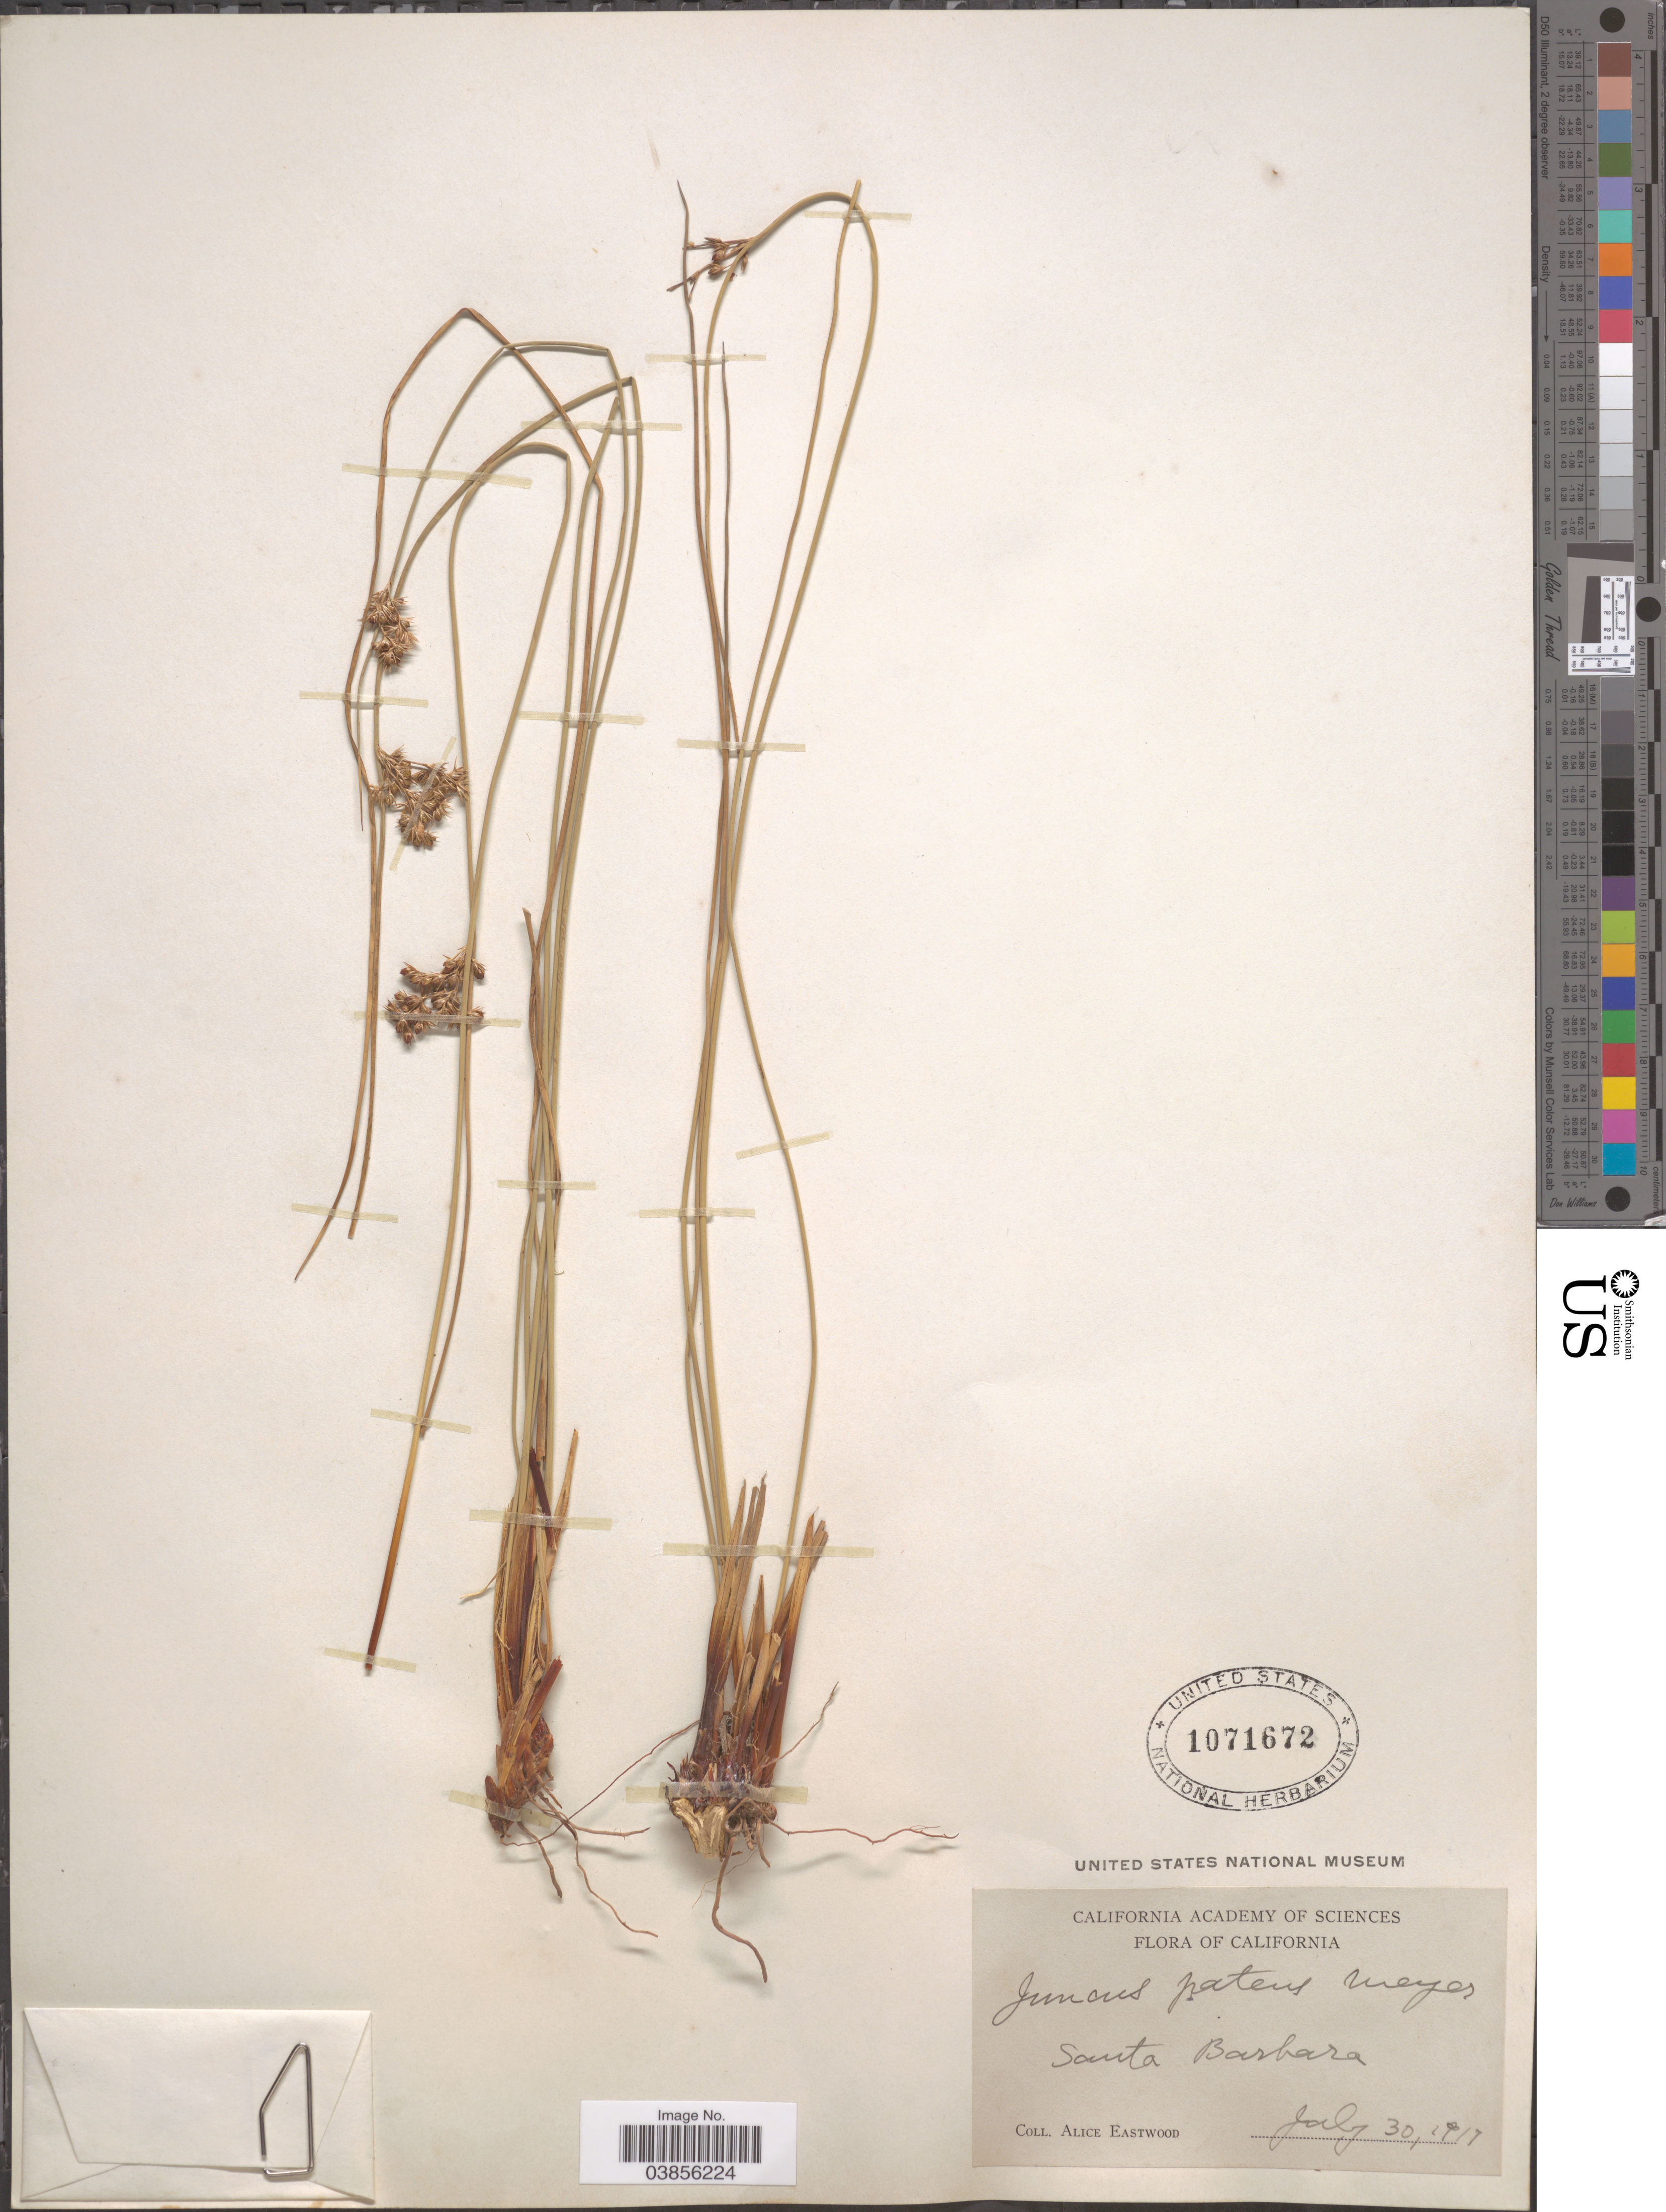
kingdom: Plantae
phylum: Tracheophyta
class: Liliopsida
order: Poales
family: Juncaceae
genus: Juncus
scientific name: Juncus patens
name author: E. Mey.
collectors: A. Eastwood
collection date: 1917-07-30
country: United States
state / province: California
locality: Santa Barabara.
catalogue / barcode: US 1071672